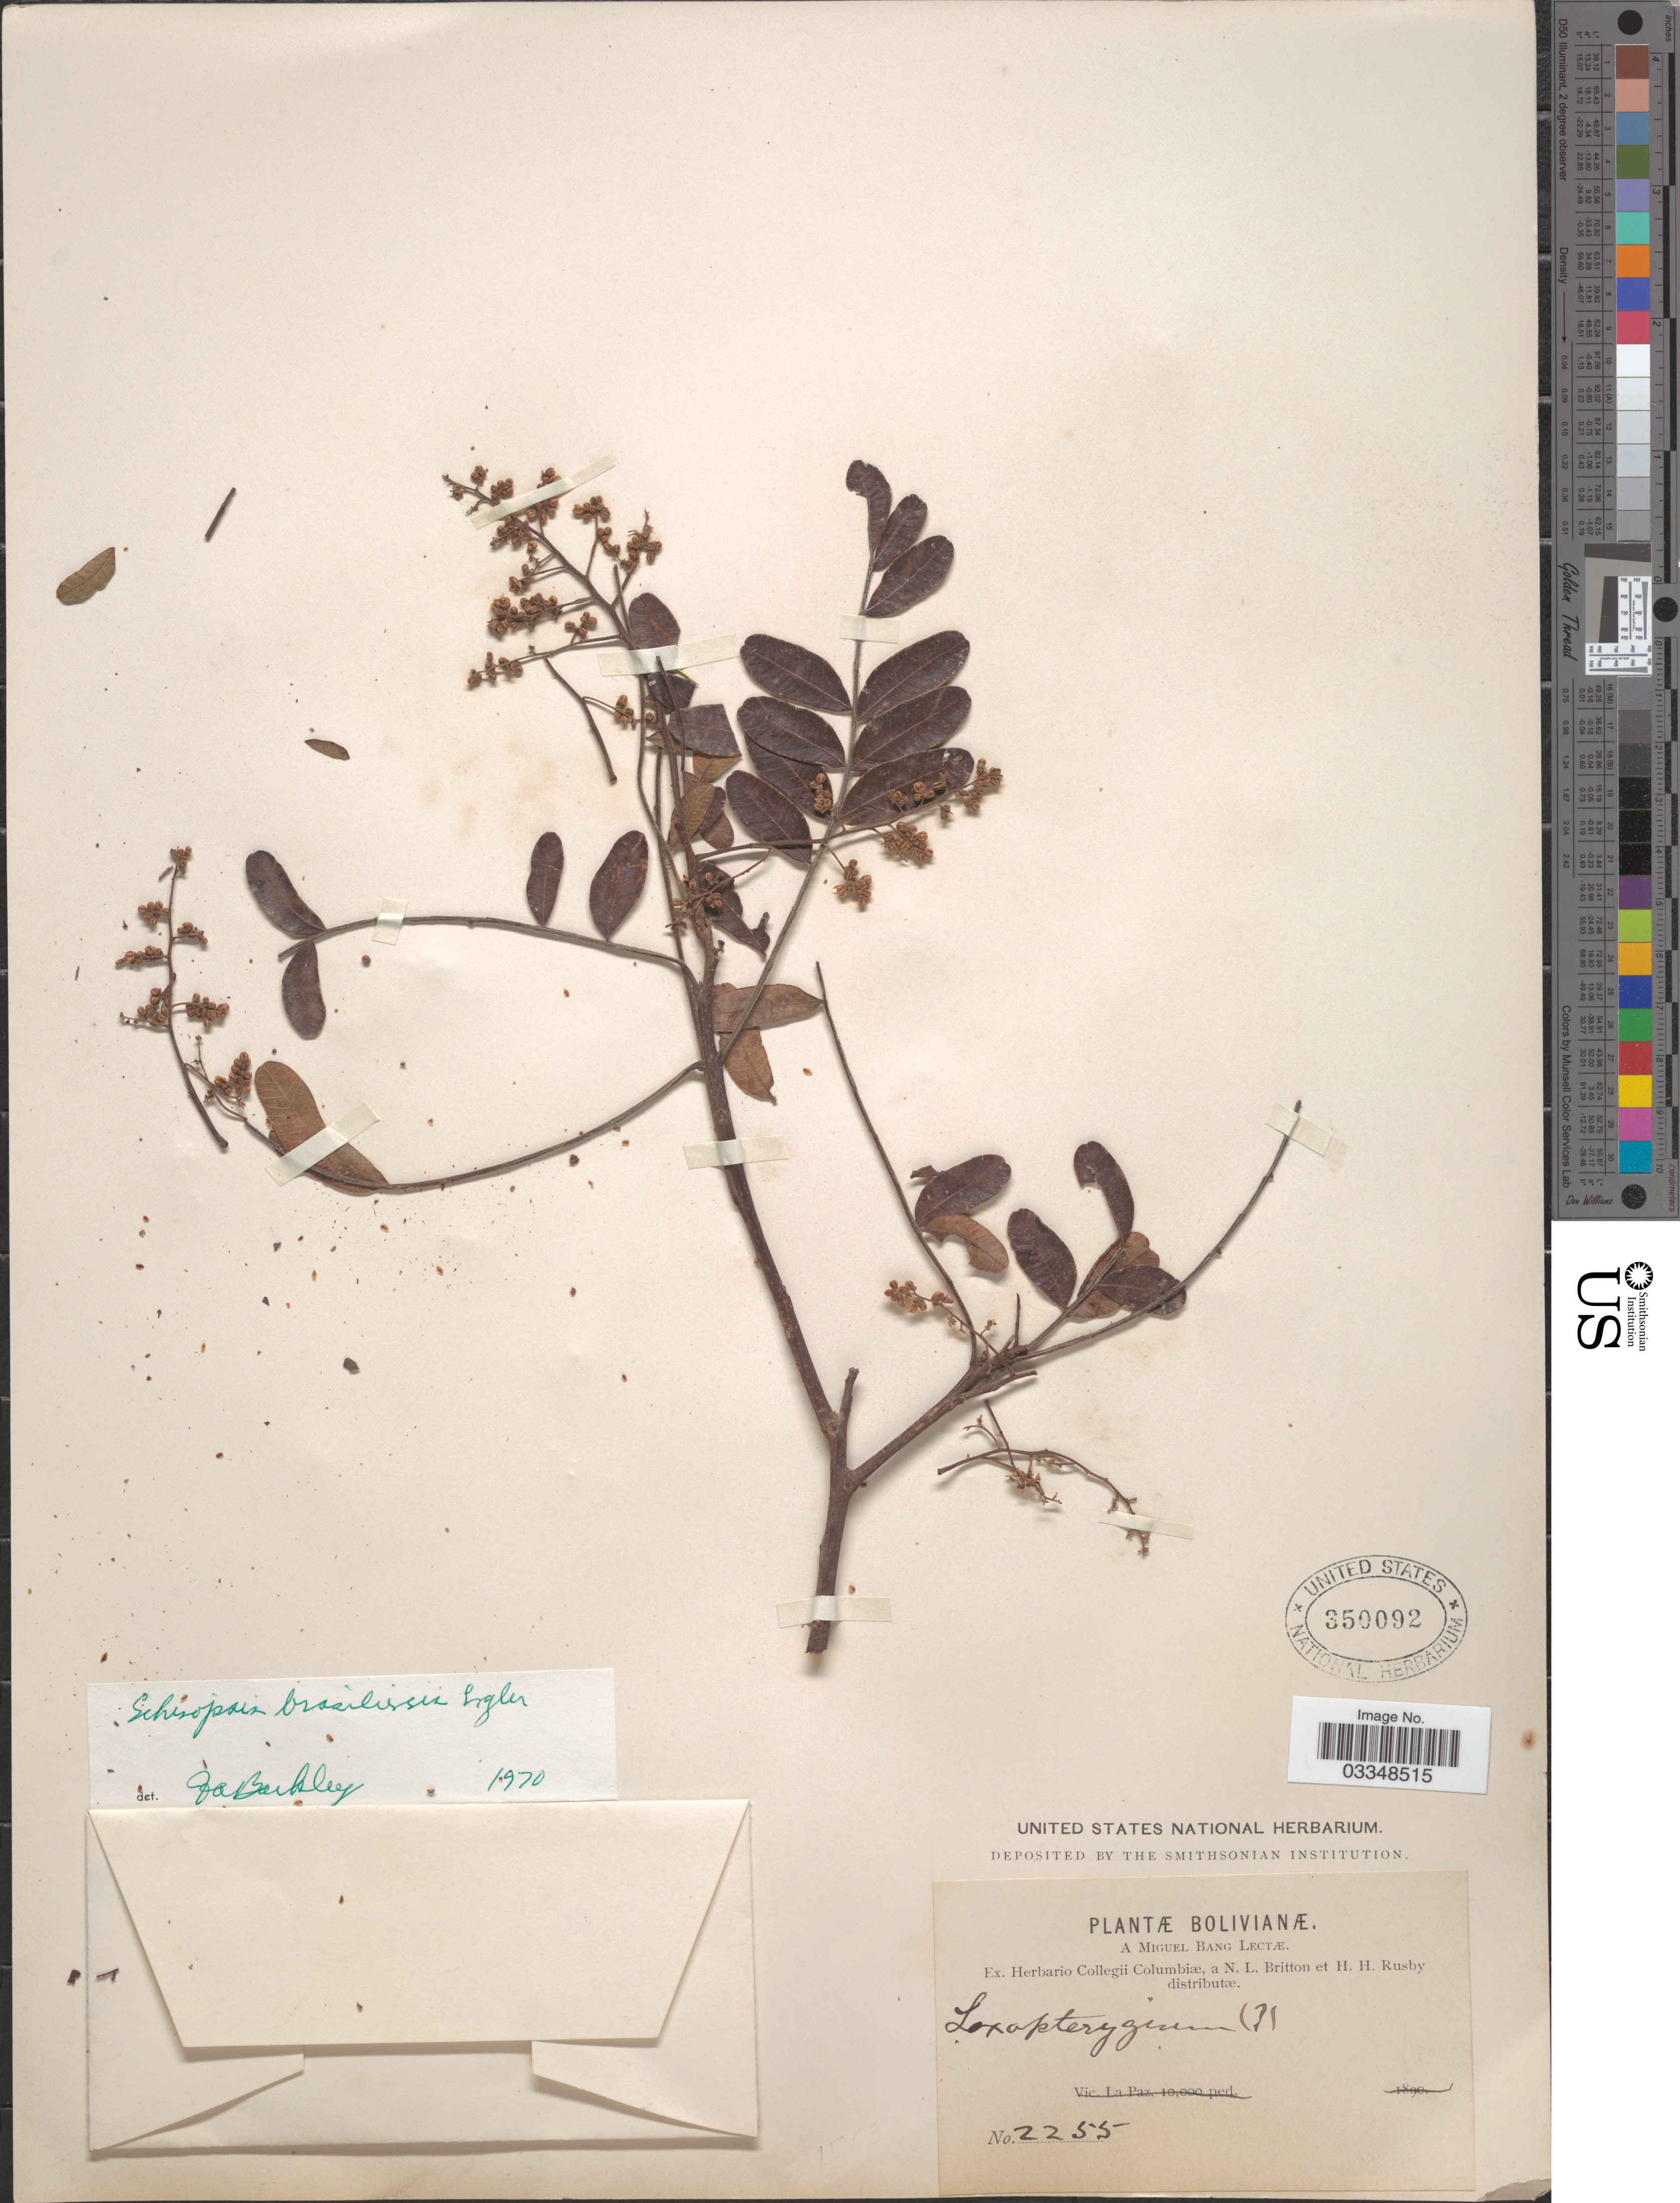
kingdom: Plantae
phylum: Tracheophyta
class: Magnoliopsida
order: Sapindales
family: Anacardiaceae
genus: Schinopsis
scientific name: Schinopsis brasiliensis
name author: Engl.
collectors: M. Bang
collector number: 2255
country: Bolivia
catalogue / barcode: US 350092